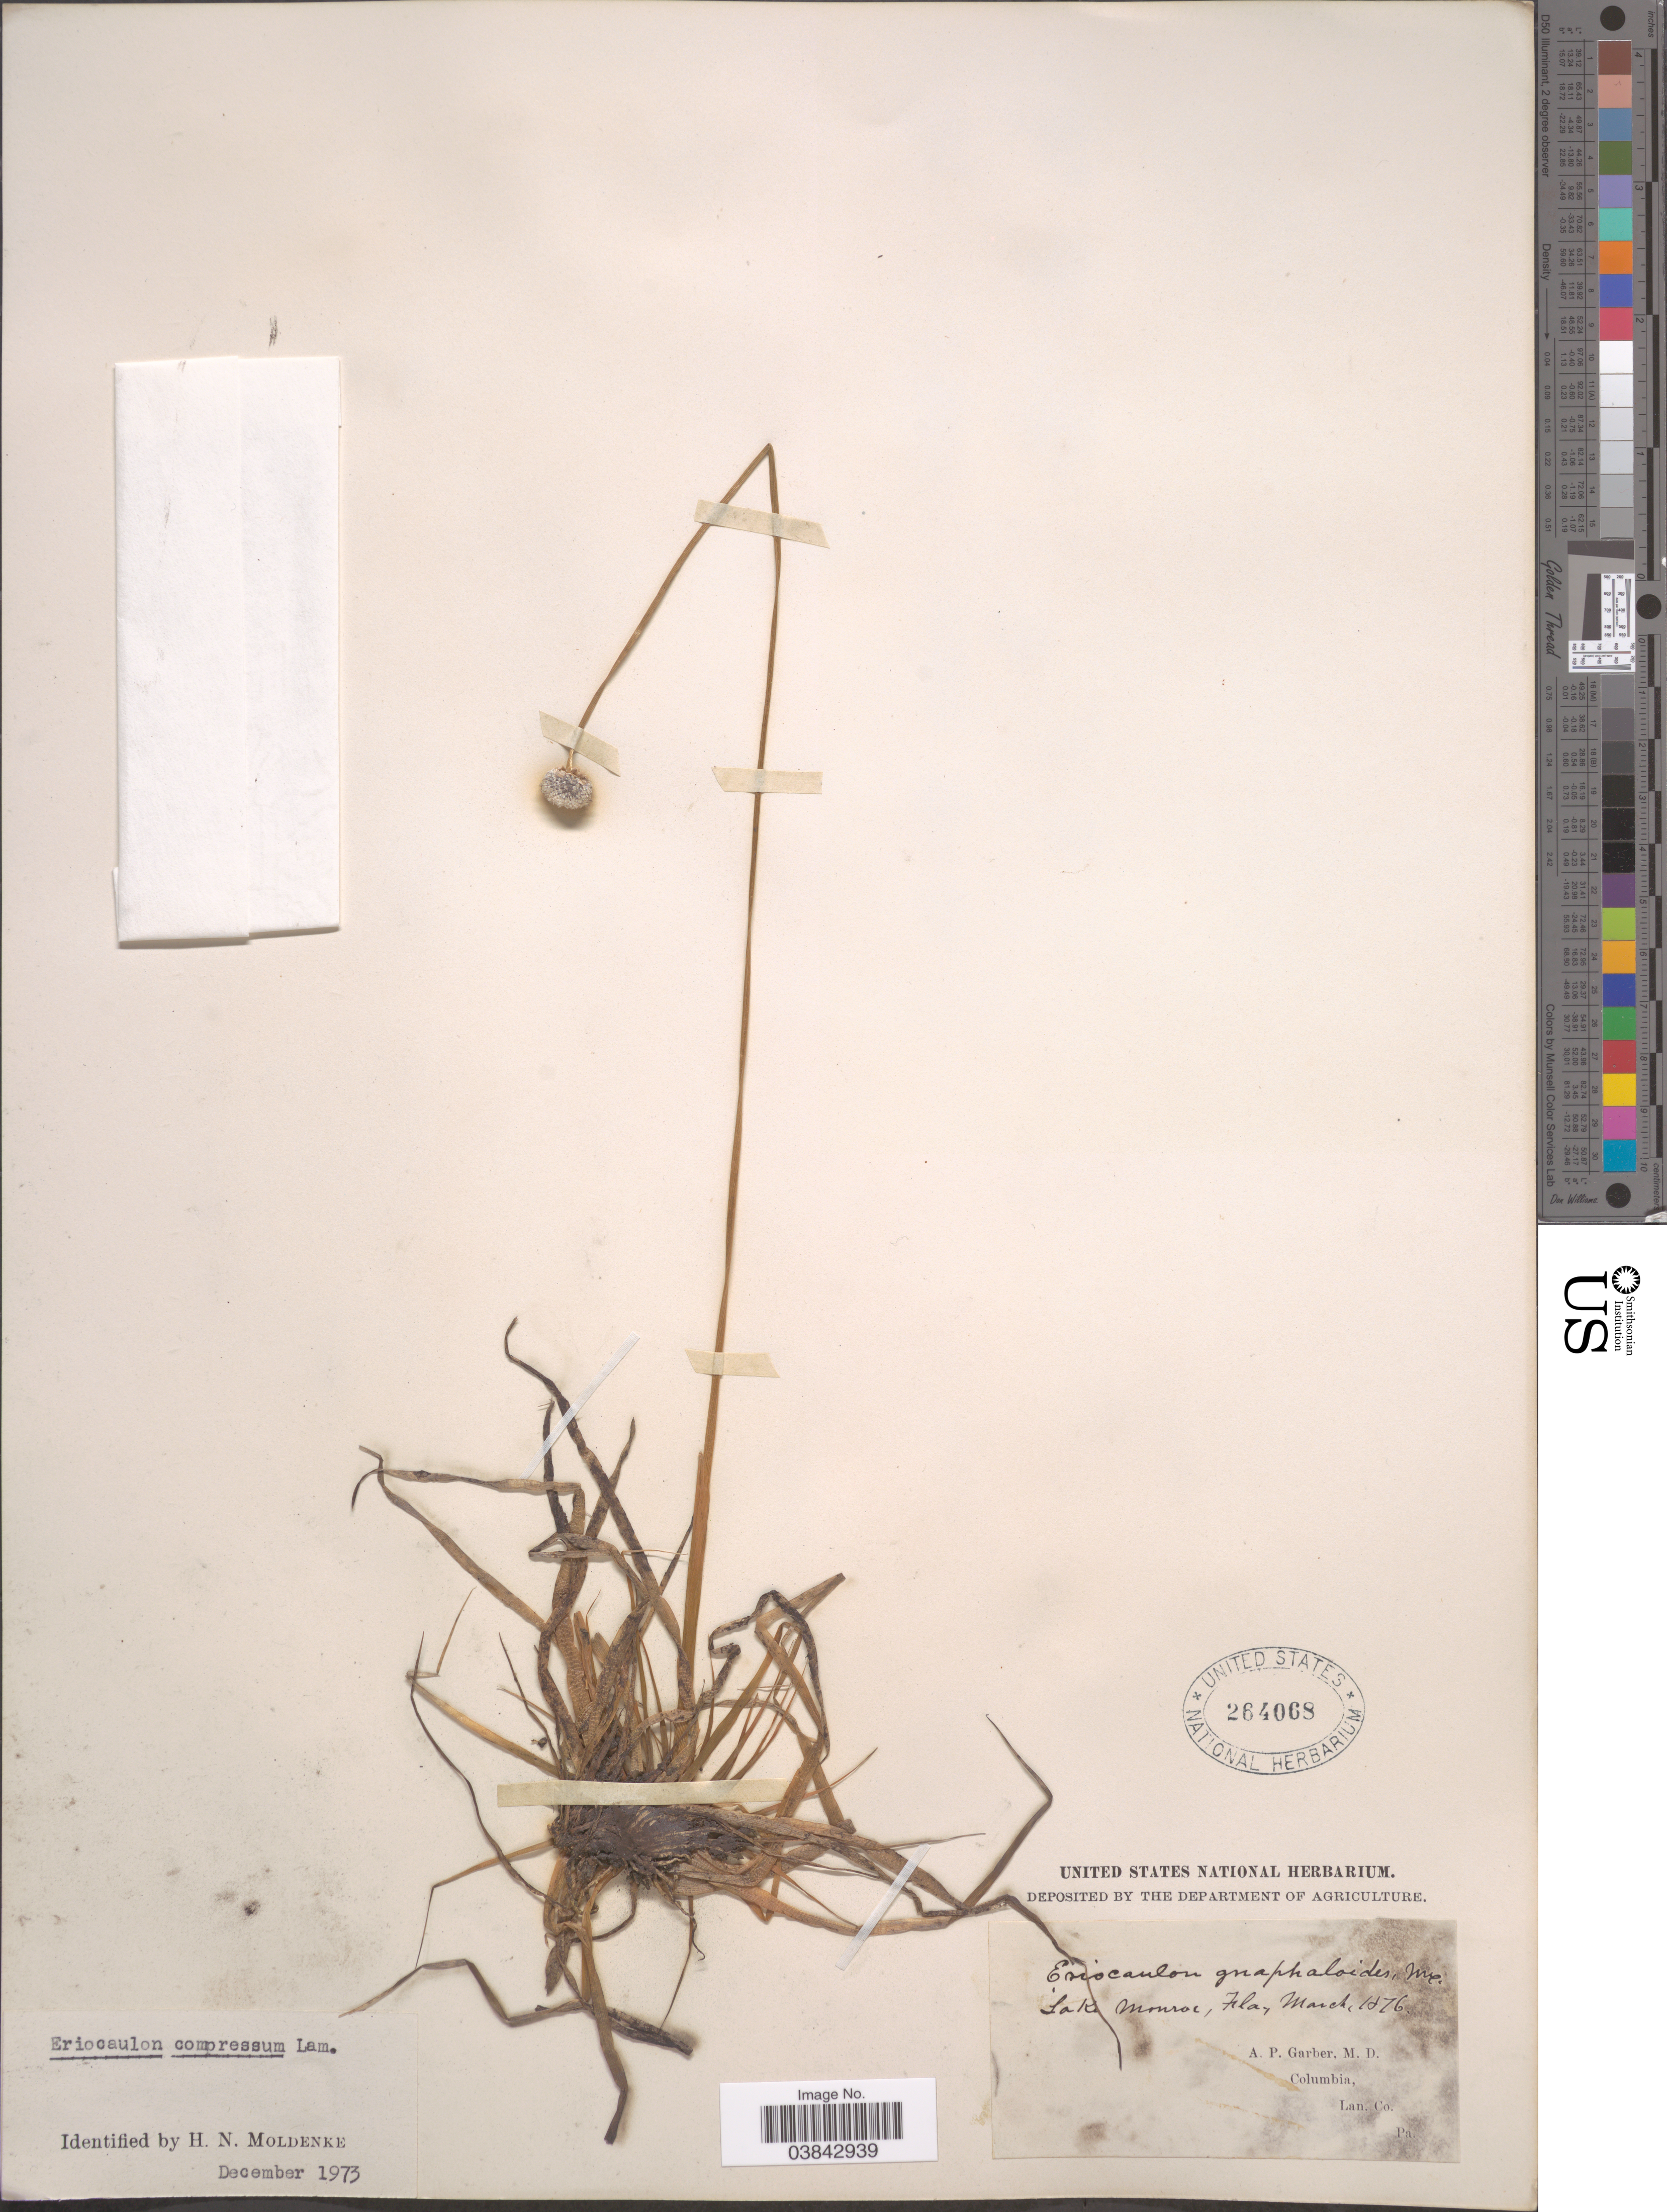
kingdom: Plantae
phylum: Tracheophyta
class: Liliopsida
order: Poales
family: Eriocaulaceae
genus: Eriocaulon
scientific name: Eriocaulon compressum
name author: Lam.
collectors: A. P. Garber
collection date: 1876-03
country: United States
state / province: Florida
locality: Lake Monroe.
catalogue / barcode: US 264068